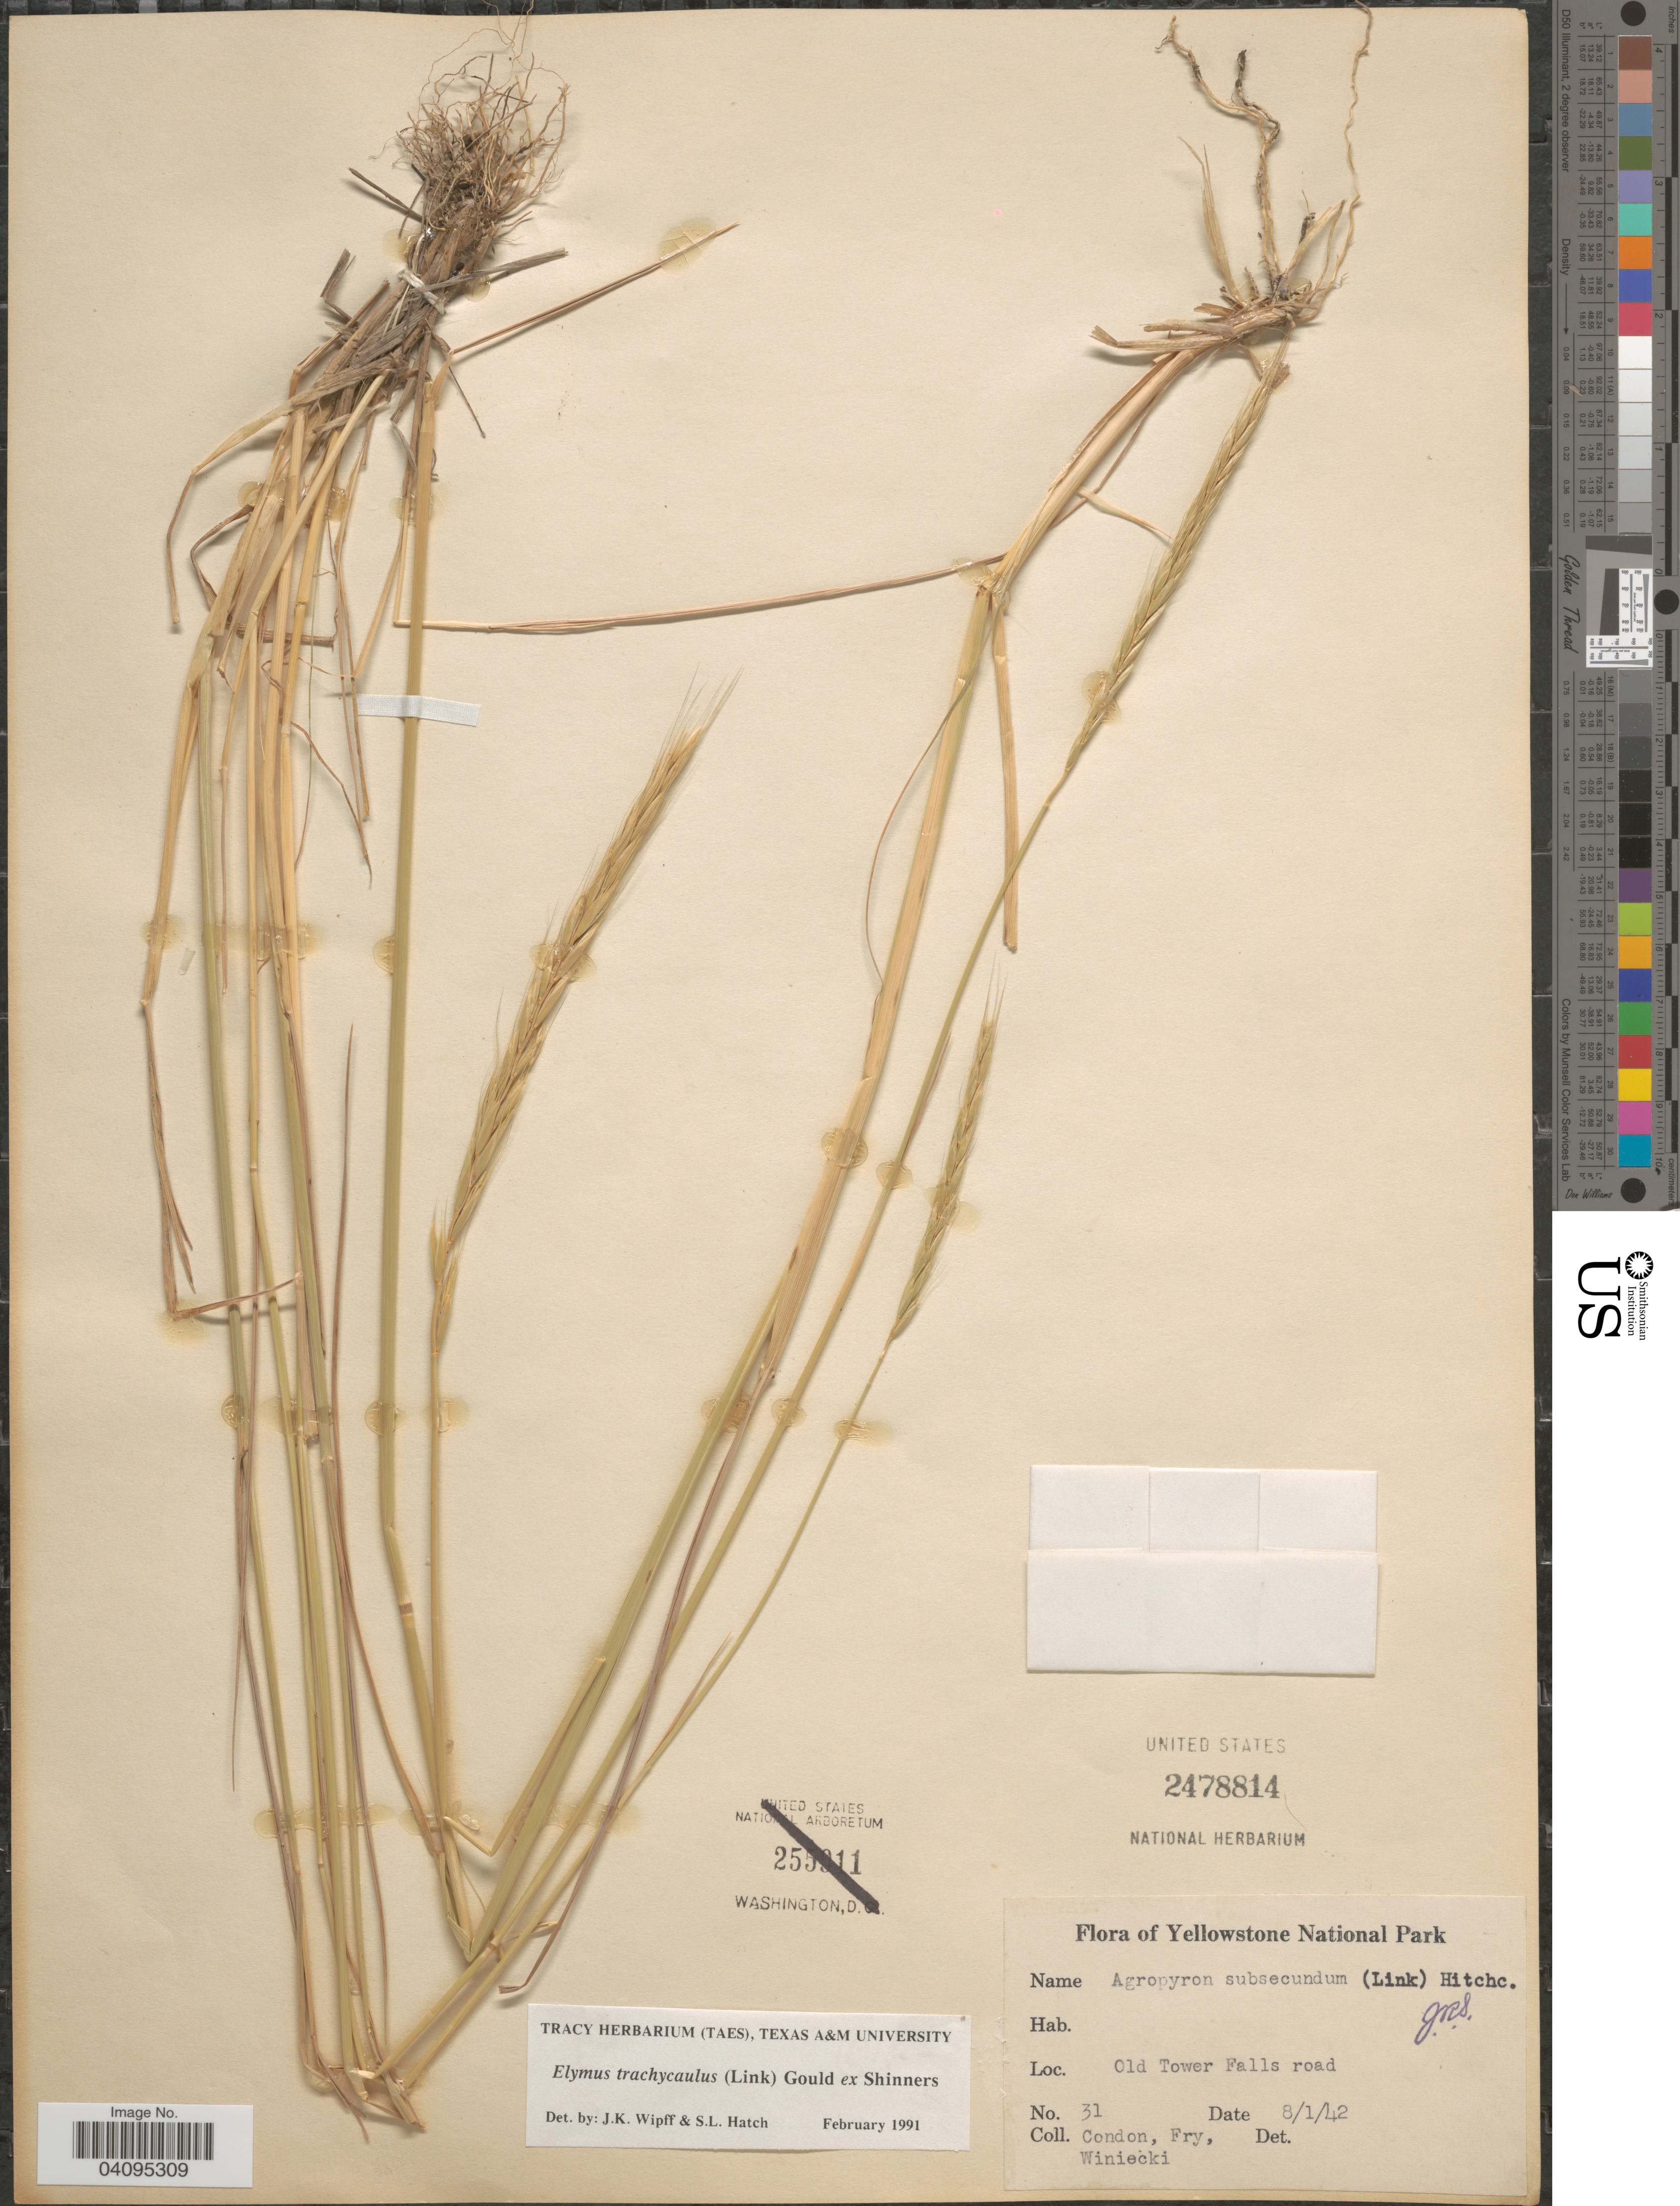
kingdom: Plantae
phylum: Tracheophyta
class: Liliopsida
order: Poales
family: Poaceae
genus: Elymus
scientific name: Elymus trachycaulus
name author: (Link) Gould ex Shinners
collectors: Condon, -. Fry & Winiecki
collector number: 31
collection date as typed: Transcribed d/m/y: 1/8/42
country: United States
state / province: Wyoming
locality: Yellowstone National Park. Old Tower Falls road.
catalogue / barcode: US 2478814